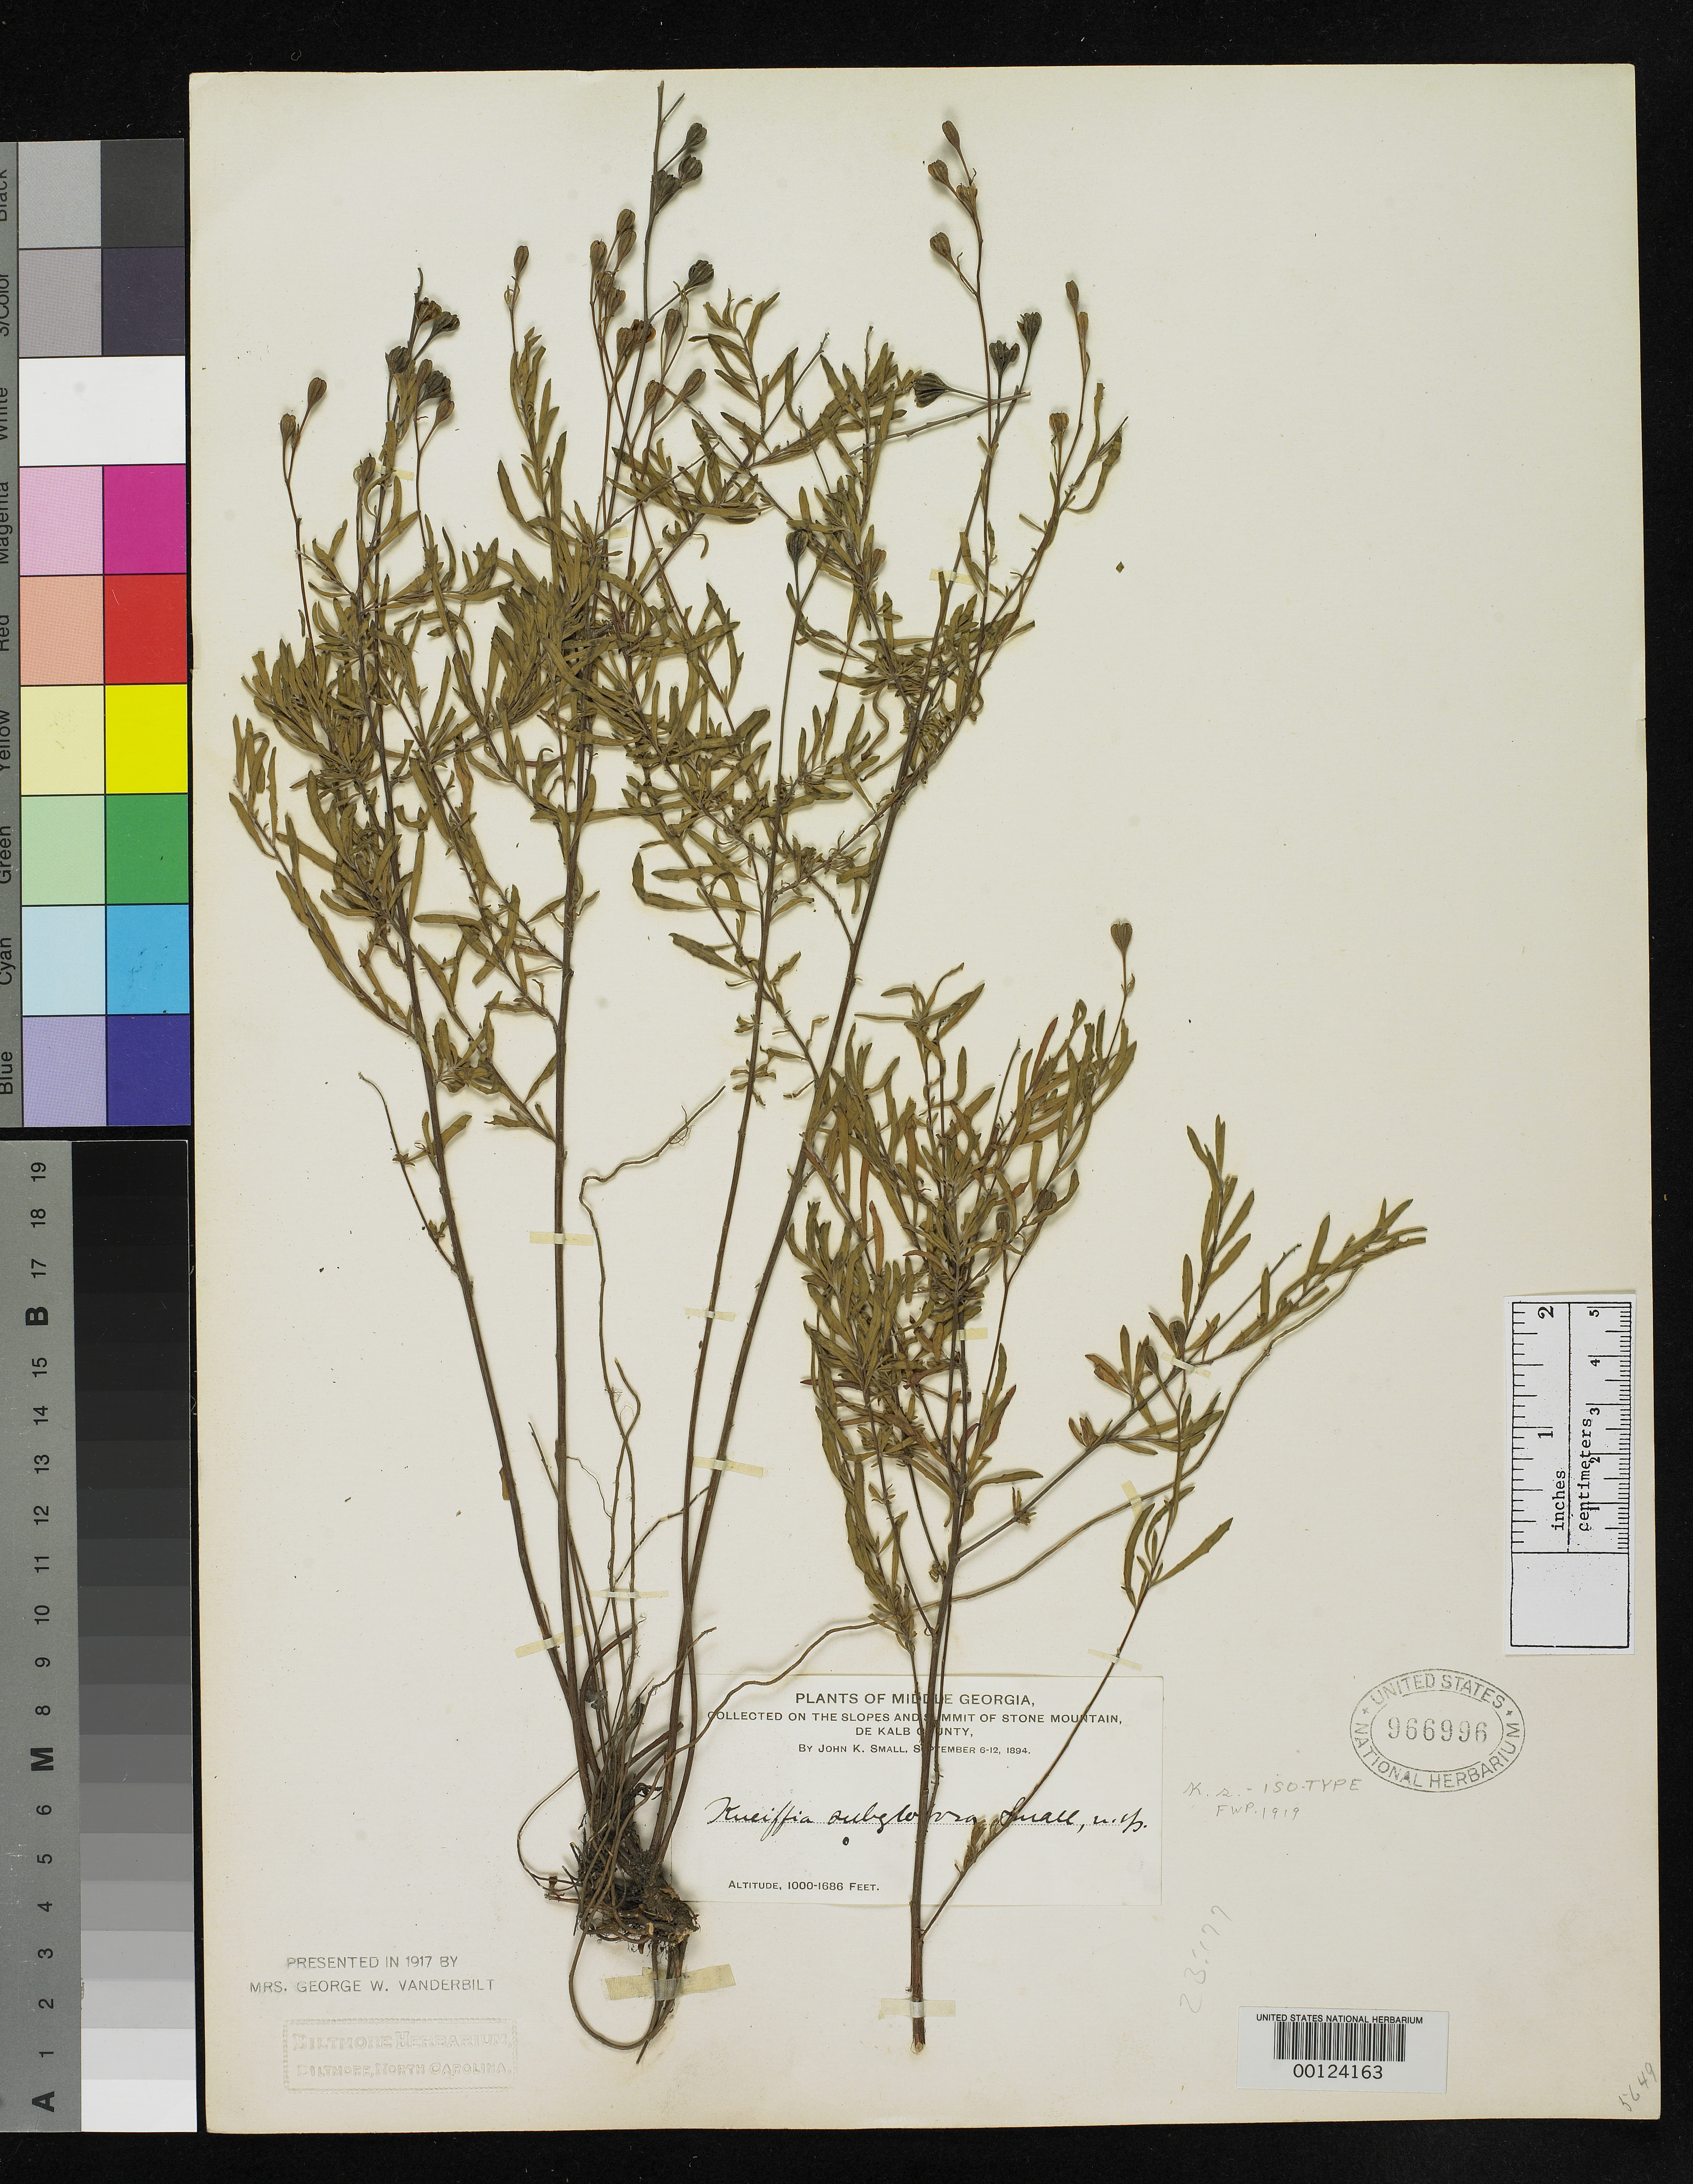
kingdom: Plantae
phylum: Tracheophyta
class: Magnoliopsida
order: Myrtales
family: Onagraceae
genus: Kneiffia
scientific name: Kneiffia subglobosa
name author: Small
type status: Type Collection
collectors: J. K. Small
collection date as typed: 06 Sep 1894 to 12 Sep 1894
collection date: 1894-09-06/1894-09-12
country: United States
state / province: Georgia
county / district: De Kalb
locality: Summit of Stone Mountain.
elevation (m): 305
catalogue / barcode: US 966996